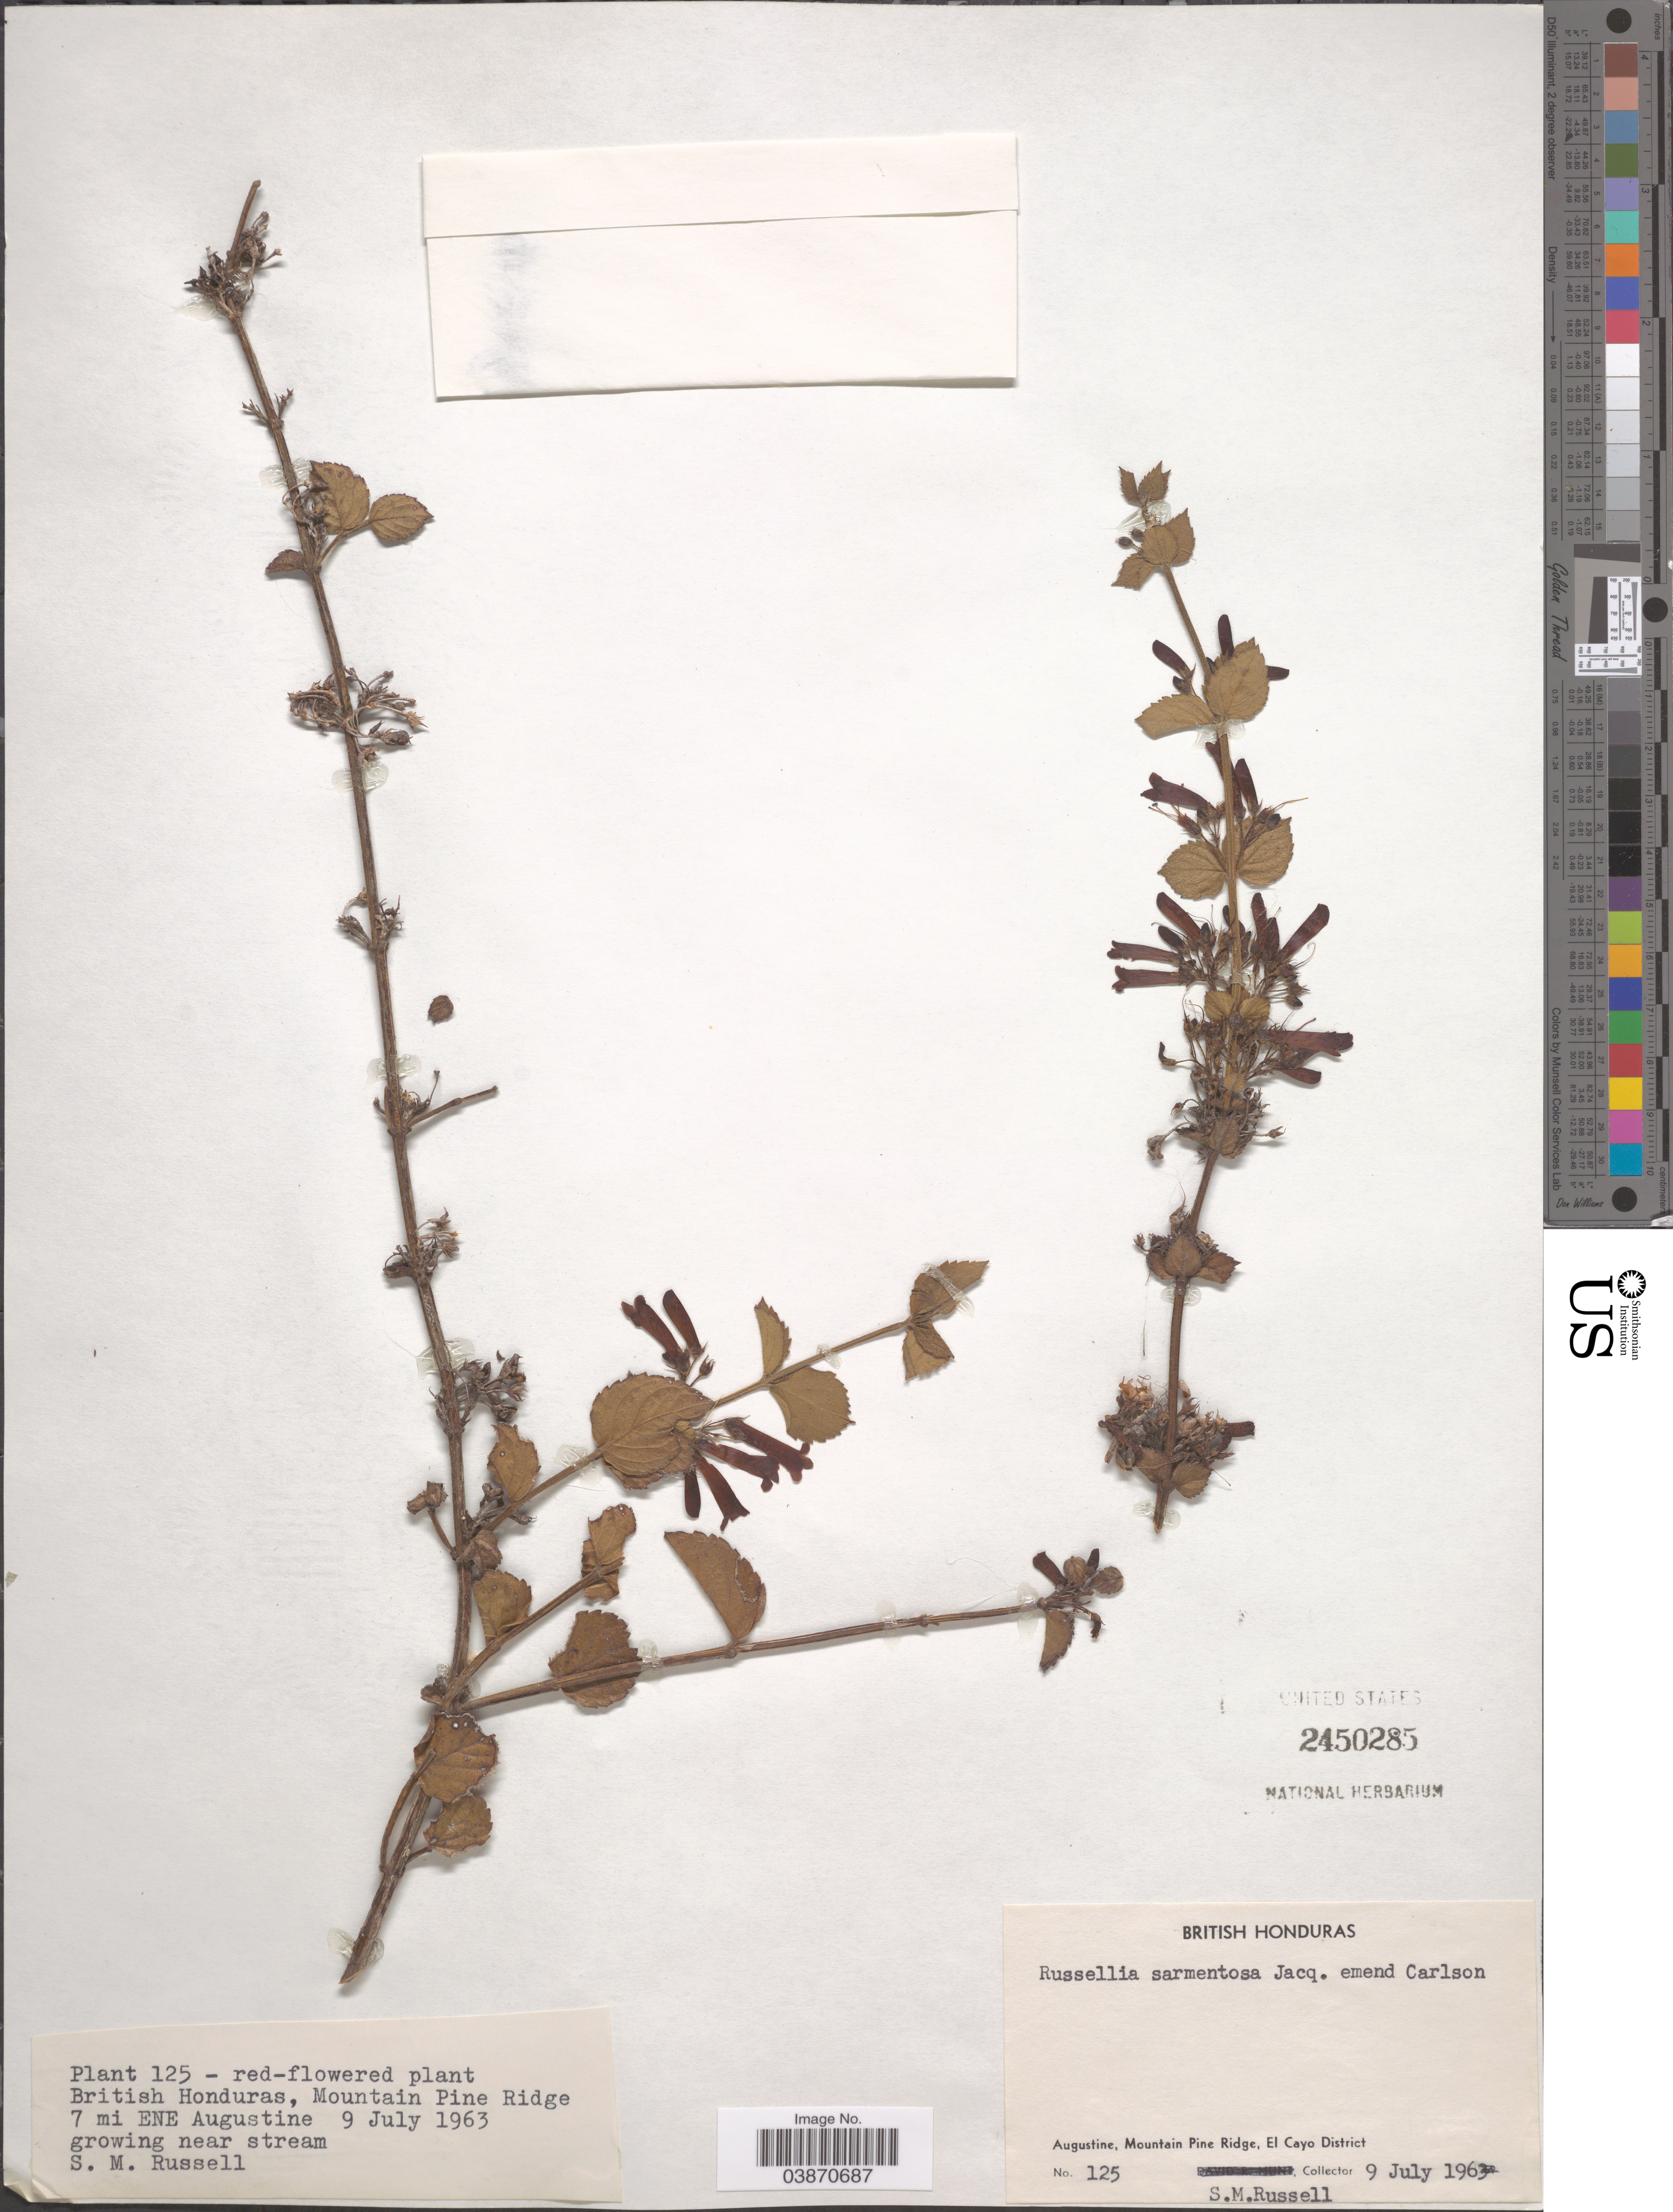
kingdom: Plantae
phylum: Tracheophyta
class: Magnoliopsida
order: Lamiales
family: Plantaginaceae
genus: Russelia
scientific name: Russelia sarmentosa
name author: Jacq.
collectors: S. Russell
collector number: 125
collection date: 1962-07-09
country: Belize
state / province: Cayo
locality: British Honduras. Augustine, Mountain Pine Ridge, El Cayo District. 7 mi ENE Augustine.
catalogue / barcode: US 2450285